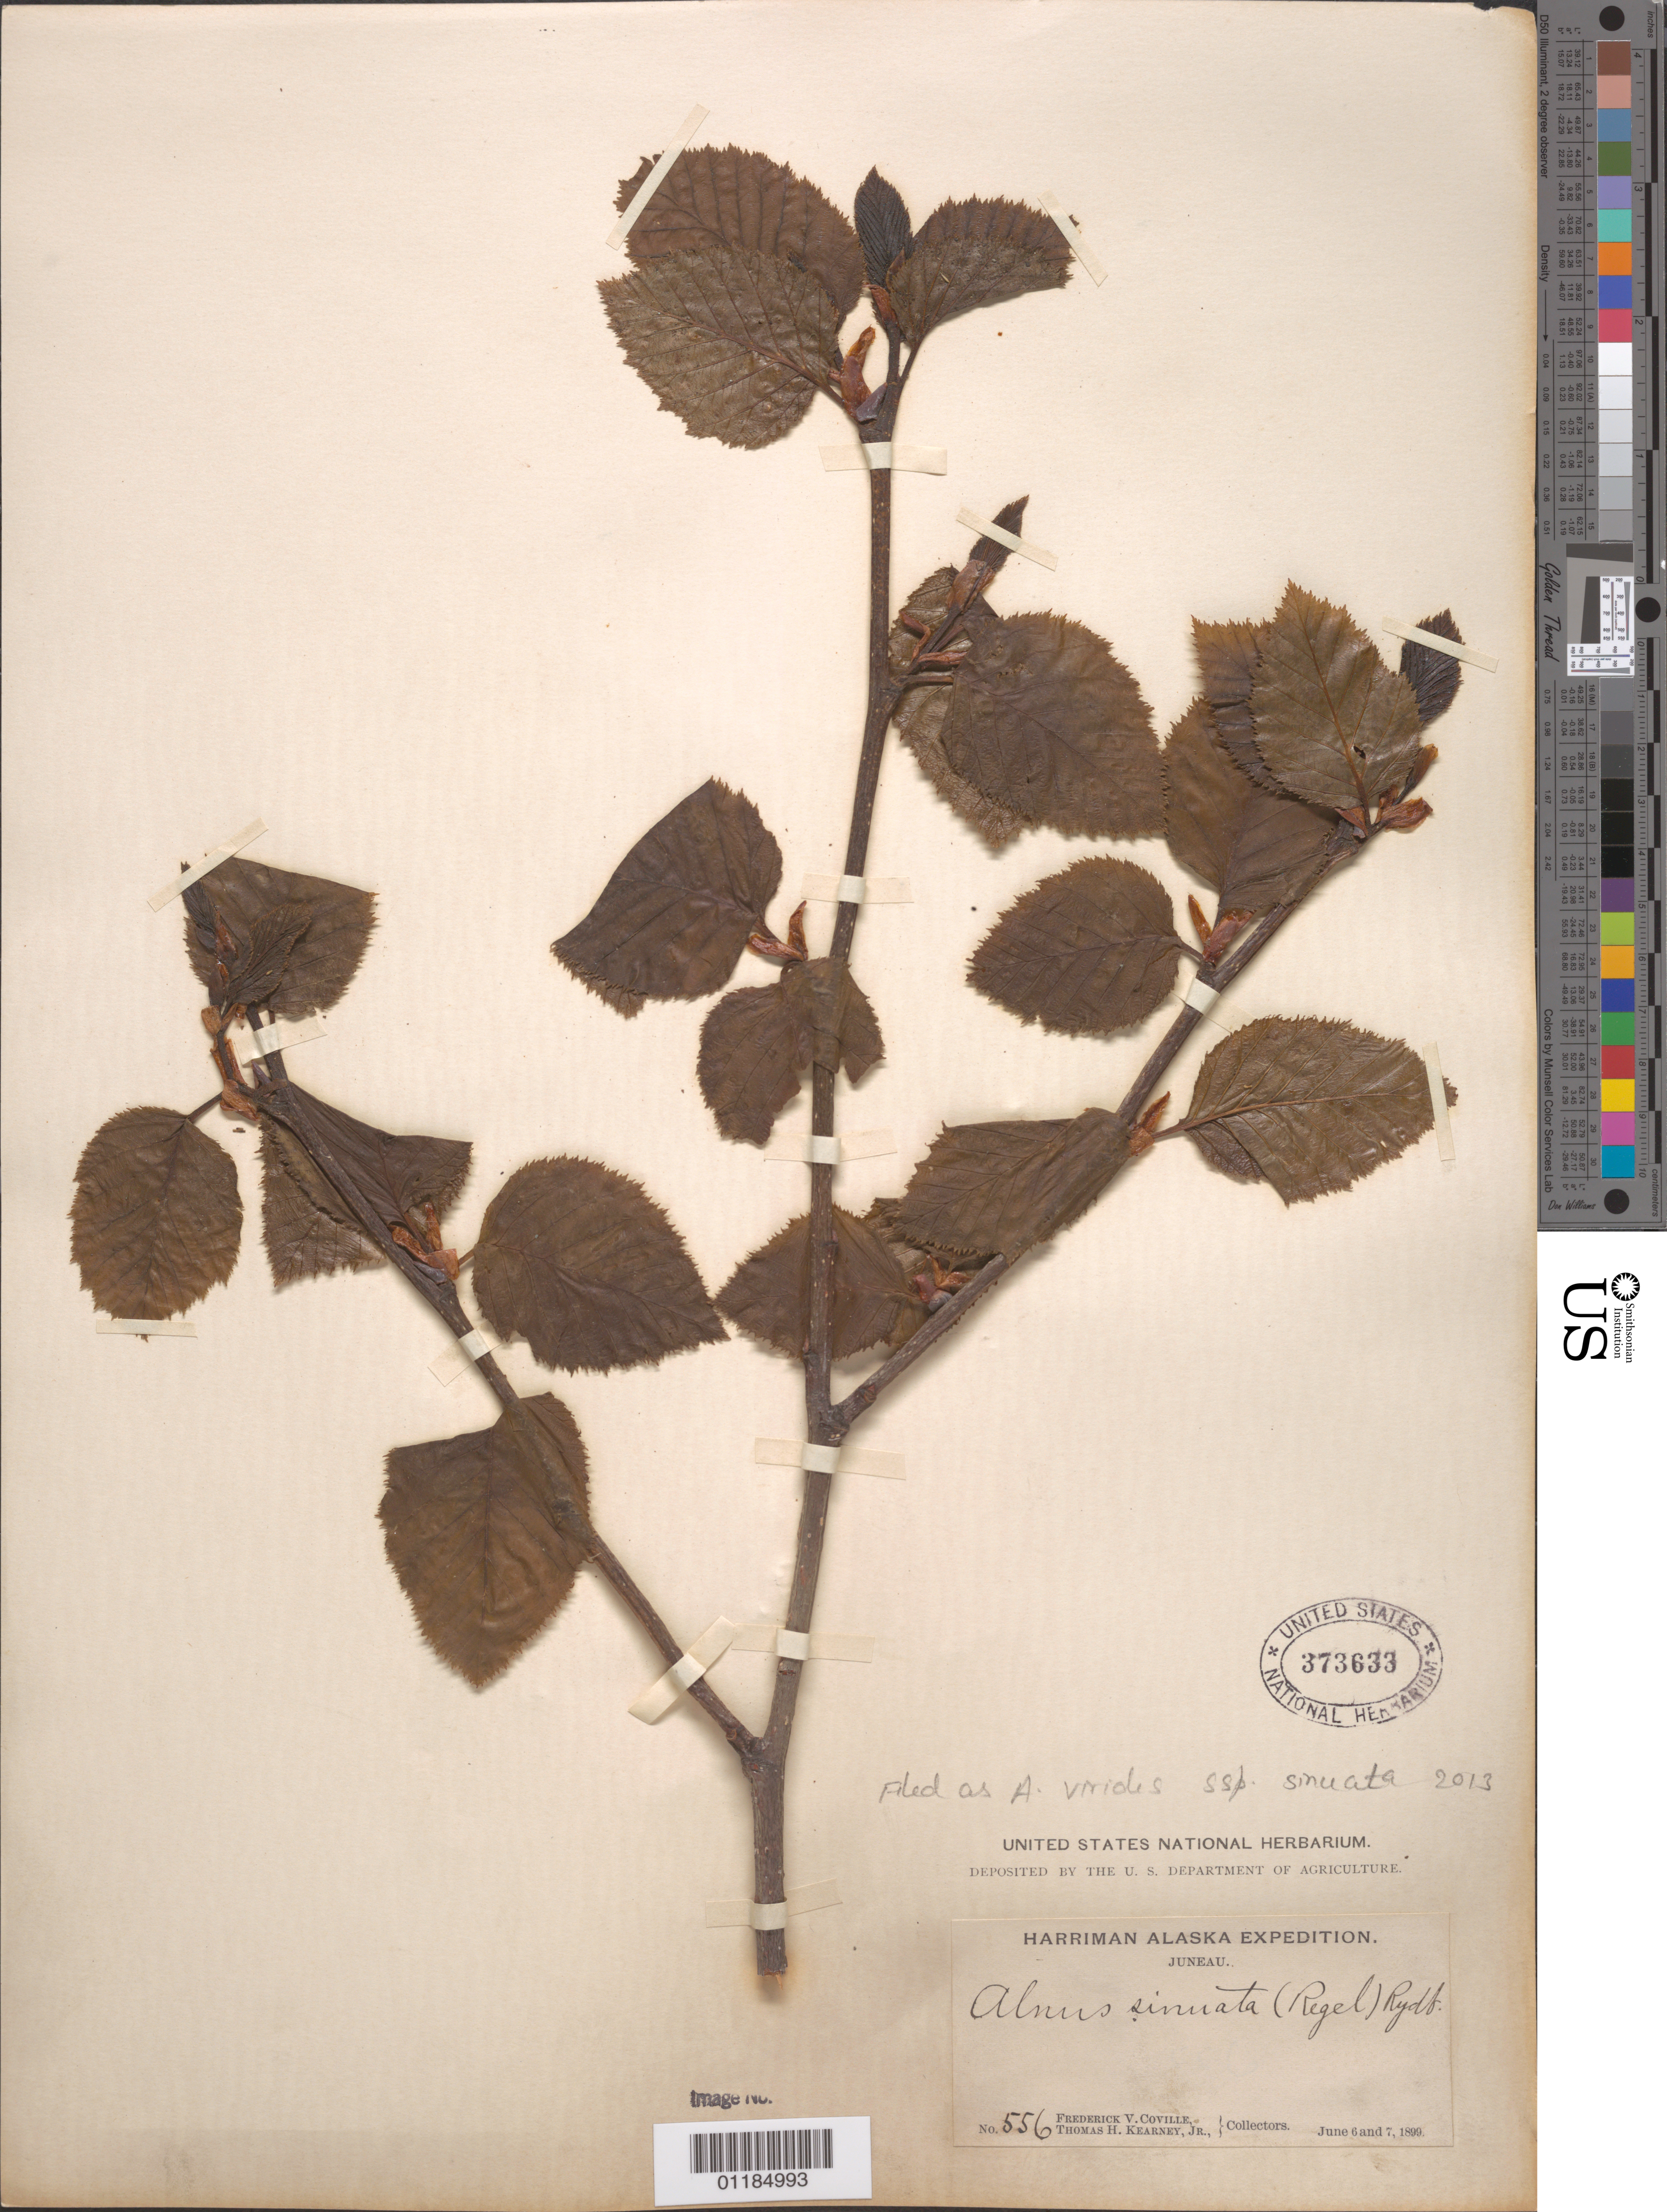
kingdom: Plantae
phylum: Tracheophyta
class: Magnoliopsida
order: Fagales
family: Betulaceae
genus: Alnus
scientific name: Alnus viridis subsp. sinuata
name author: Regel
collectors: F. V. Coville & T. H. Kearney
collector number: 556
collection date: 1899-06-06,1899-06-07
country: United States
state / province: Alaska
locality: Juneau.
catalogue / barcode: US 373633